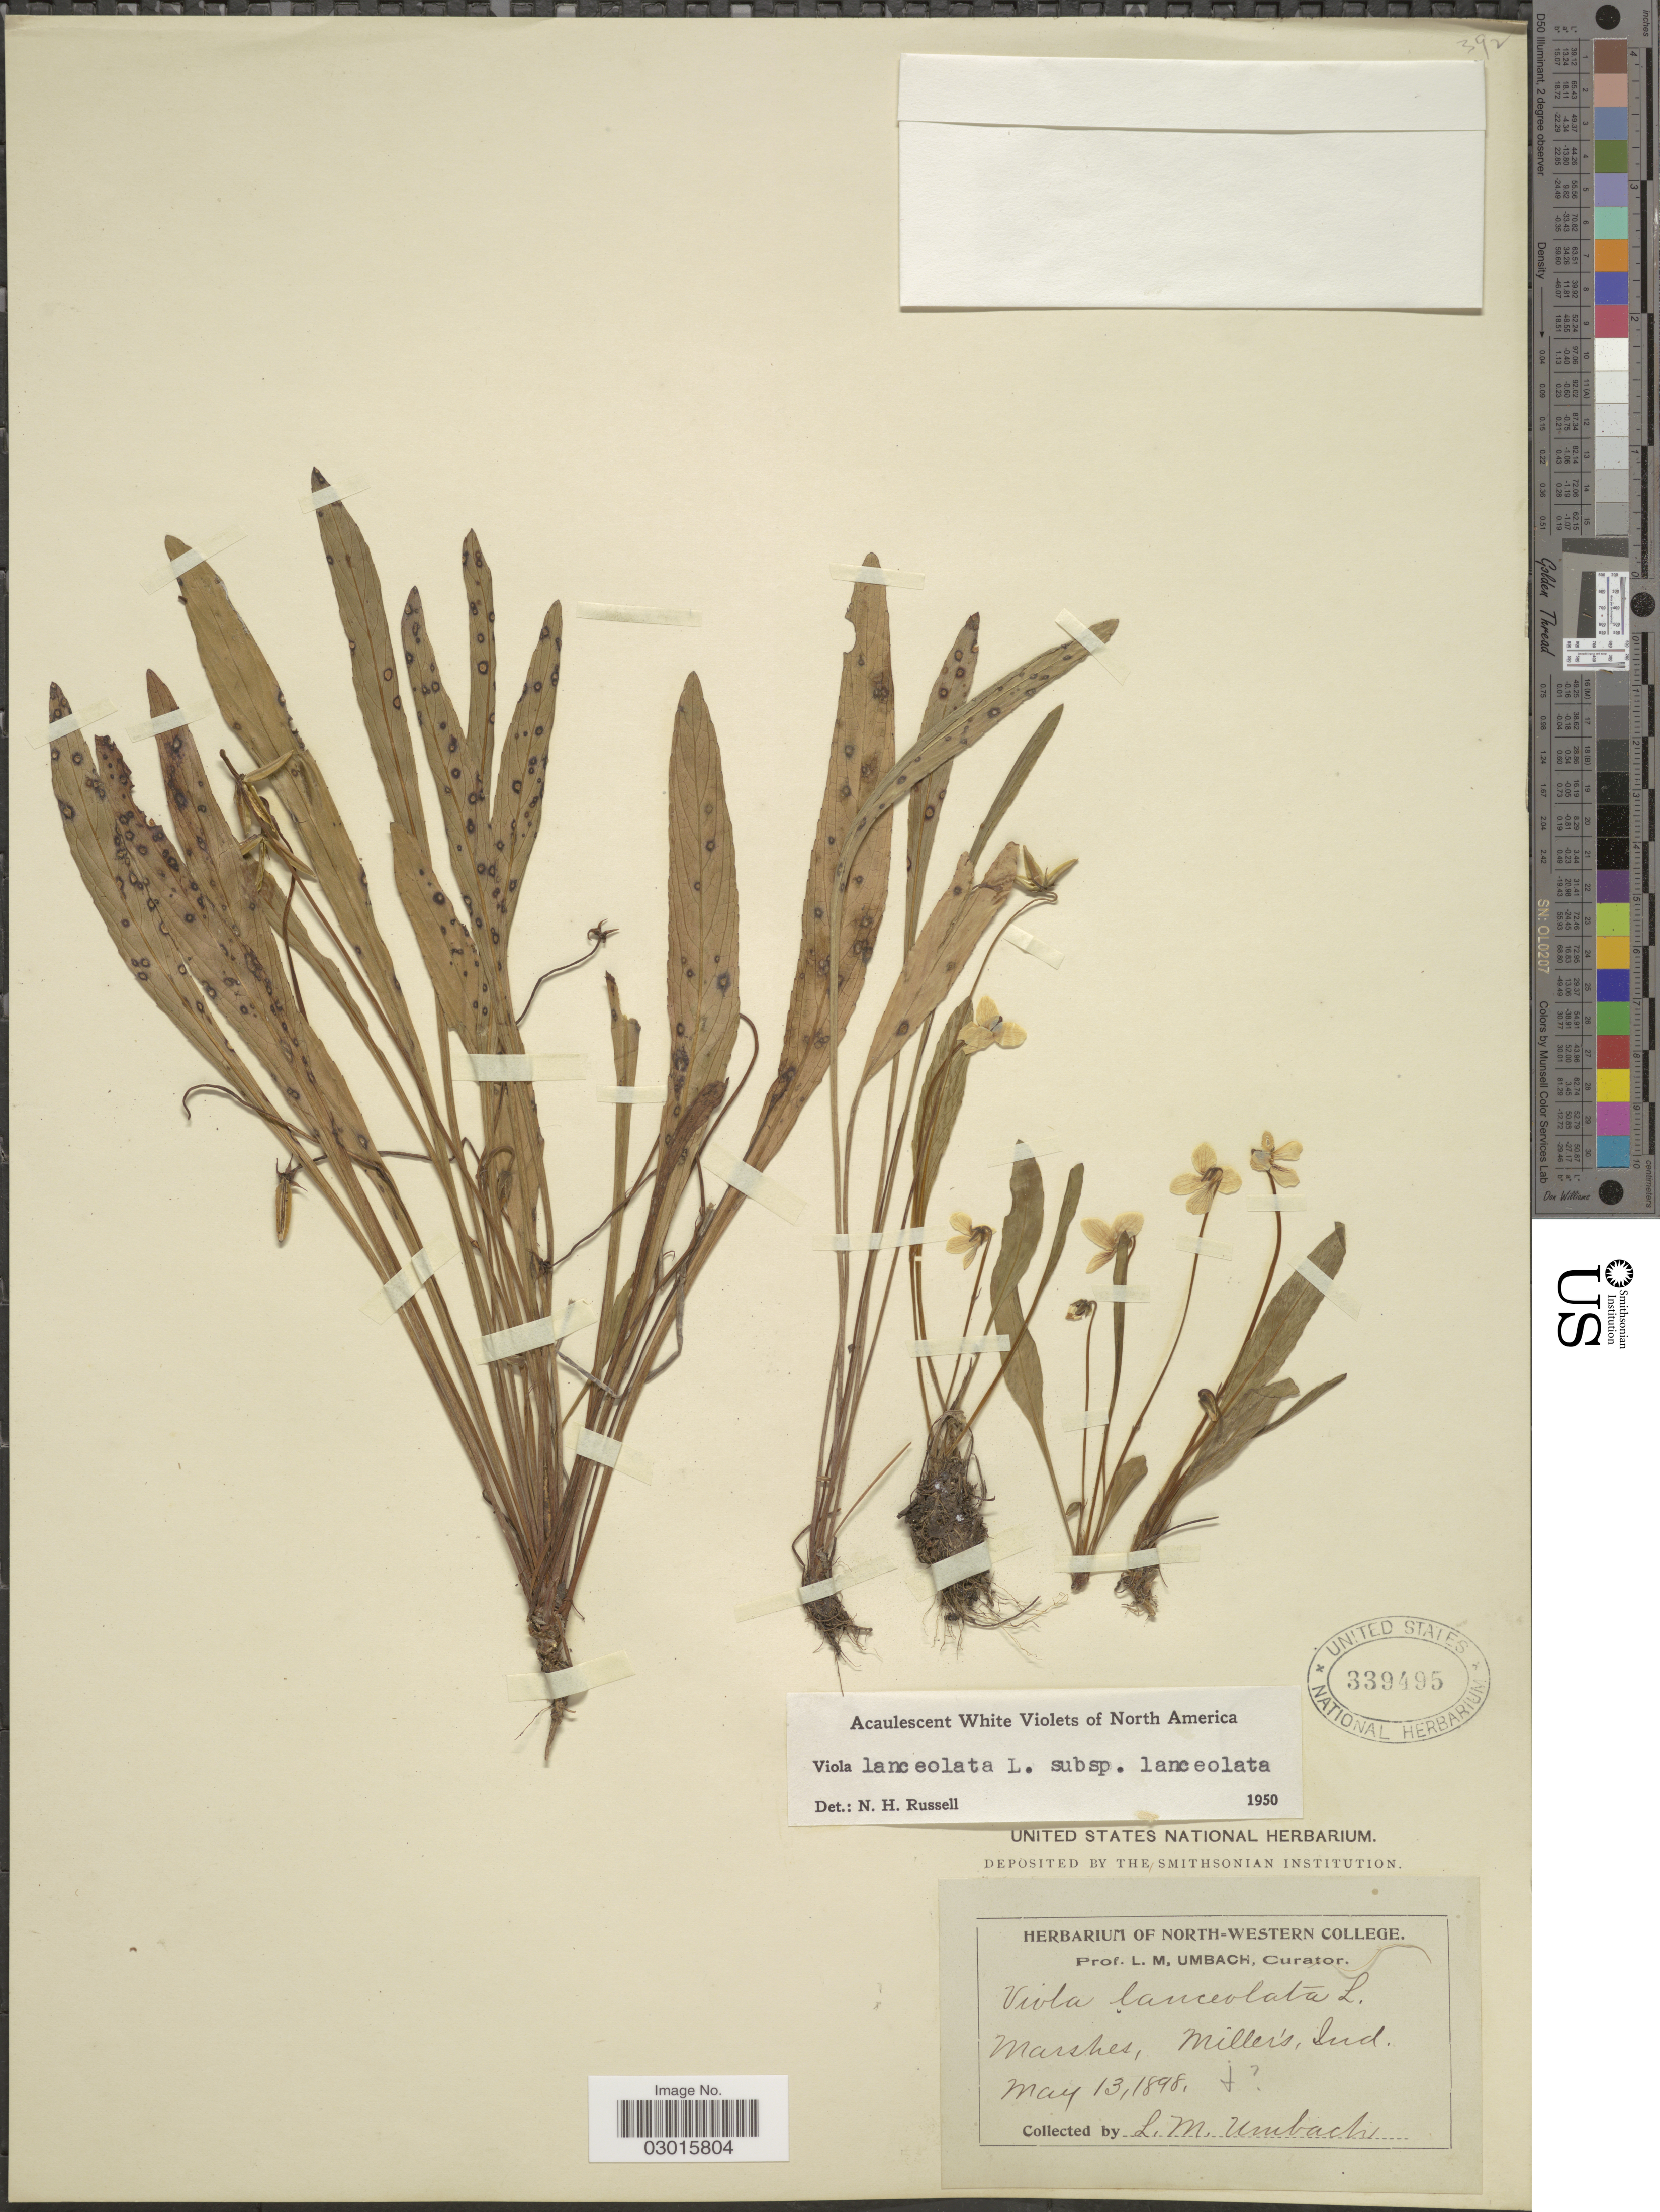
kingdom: Plantae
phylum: Tracheophyta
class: Magnoliopsida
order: Malpighiales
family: Violaceae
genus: Viola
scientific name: Viola lanceolata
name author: L.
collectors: L. M. Umbach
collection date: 1898-05-13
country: United States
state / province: Indiana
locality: Miller's.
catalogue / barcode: US 339495